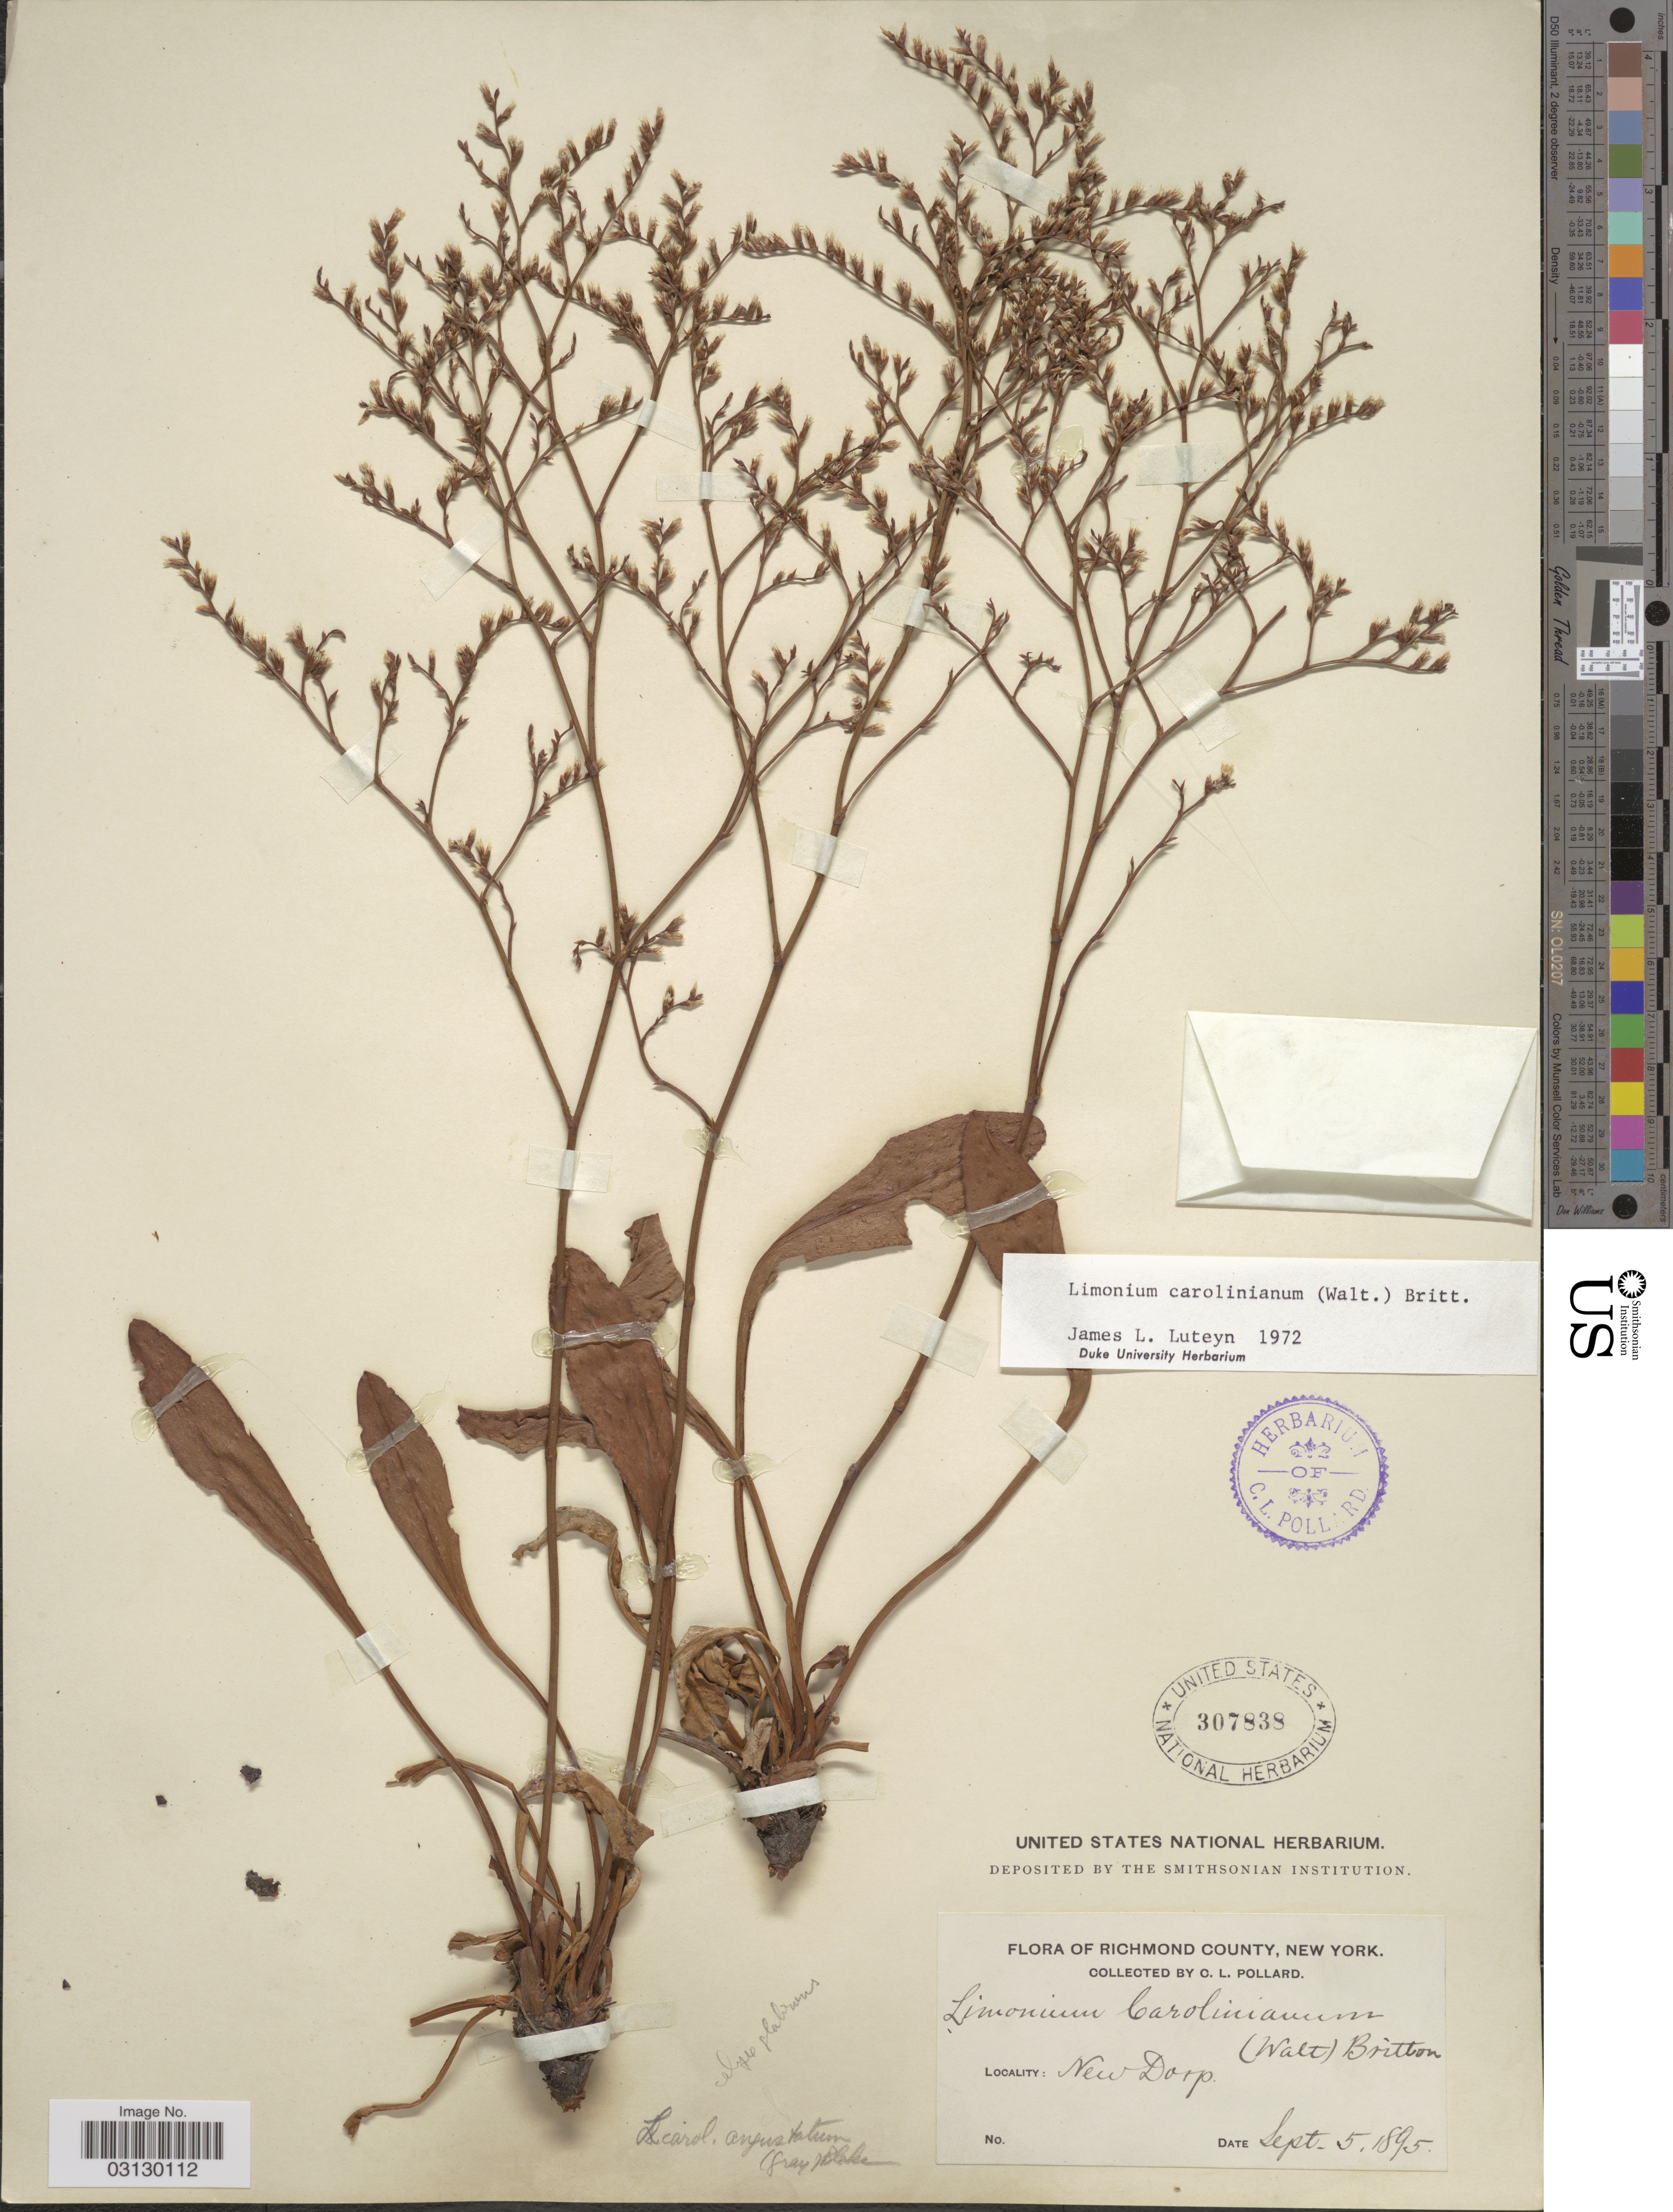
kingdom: Plantae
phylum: Tracheophyta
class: Magnoliopsida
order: Caryophyllales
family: Plumbaginaceae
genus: Limonium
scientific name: Limonium carolinianum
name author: (Walter) Britton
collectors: C. L. Pollard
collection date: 1895-09-05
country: United States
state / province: New York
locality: Richmond County. New Dorp.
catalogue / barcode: US 307838